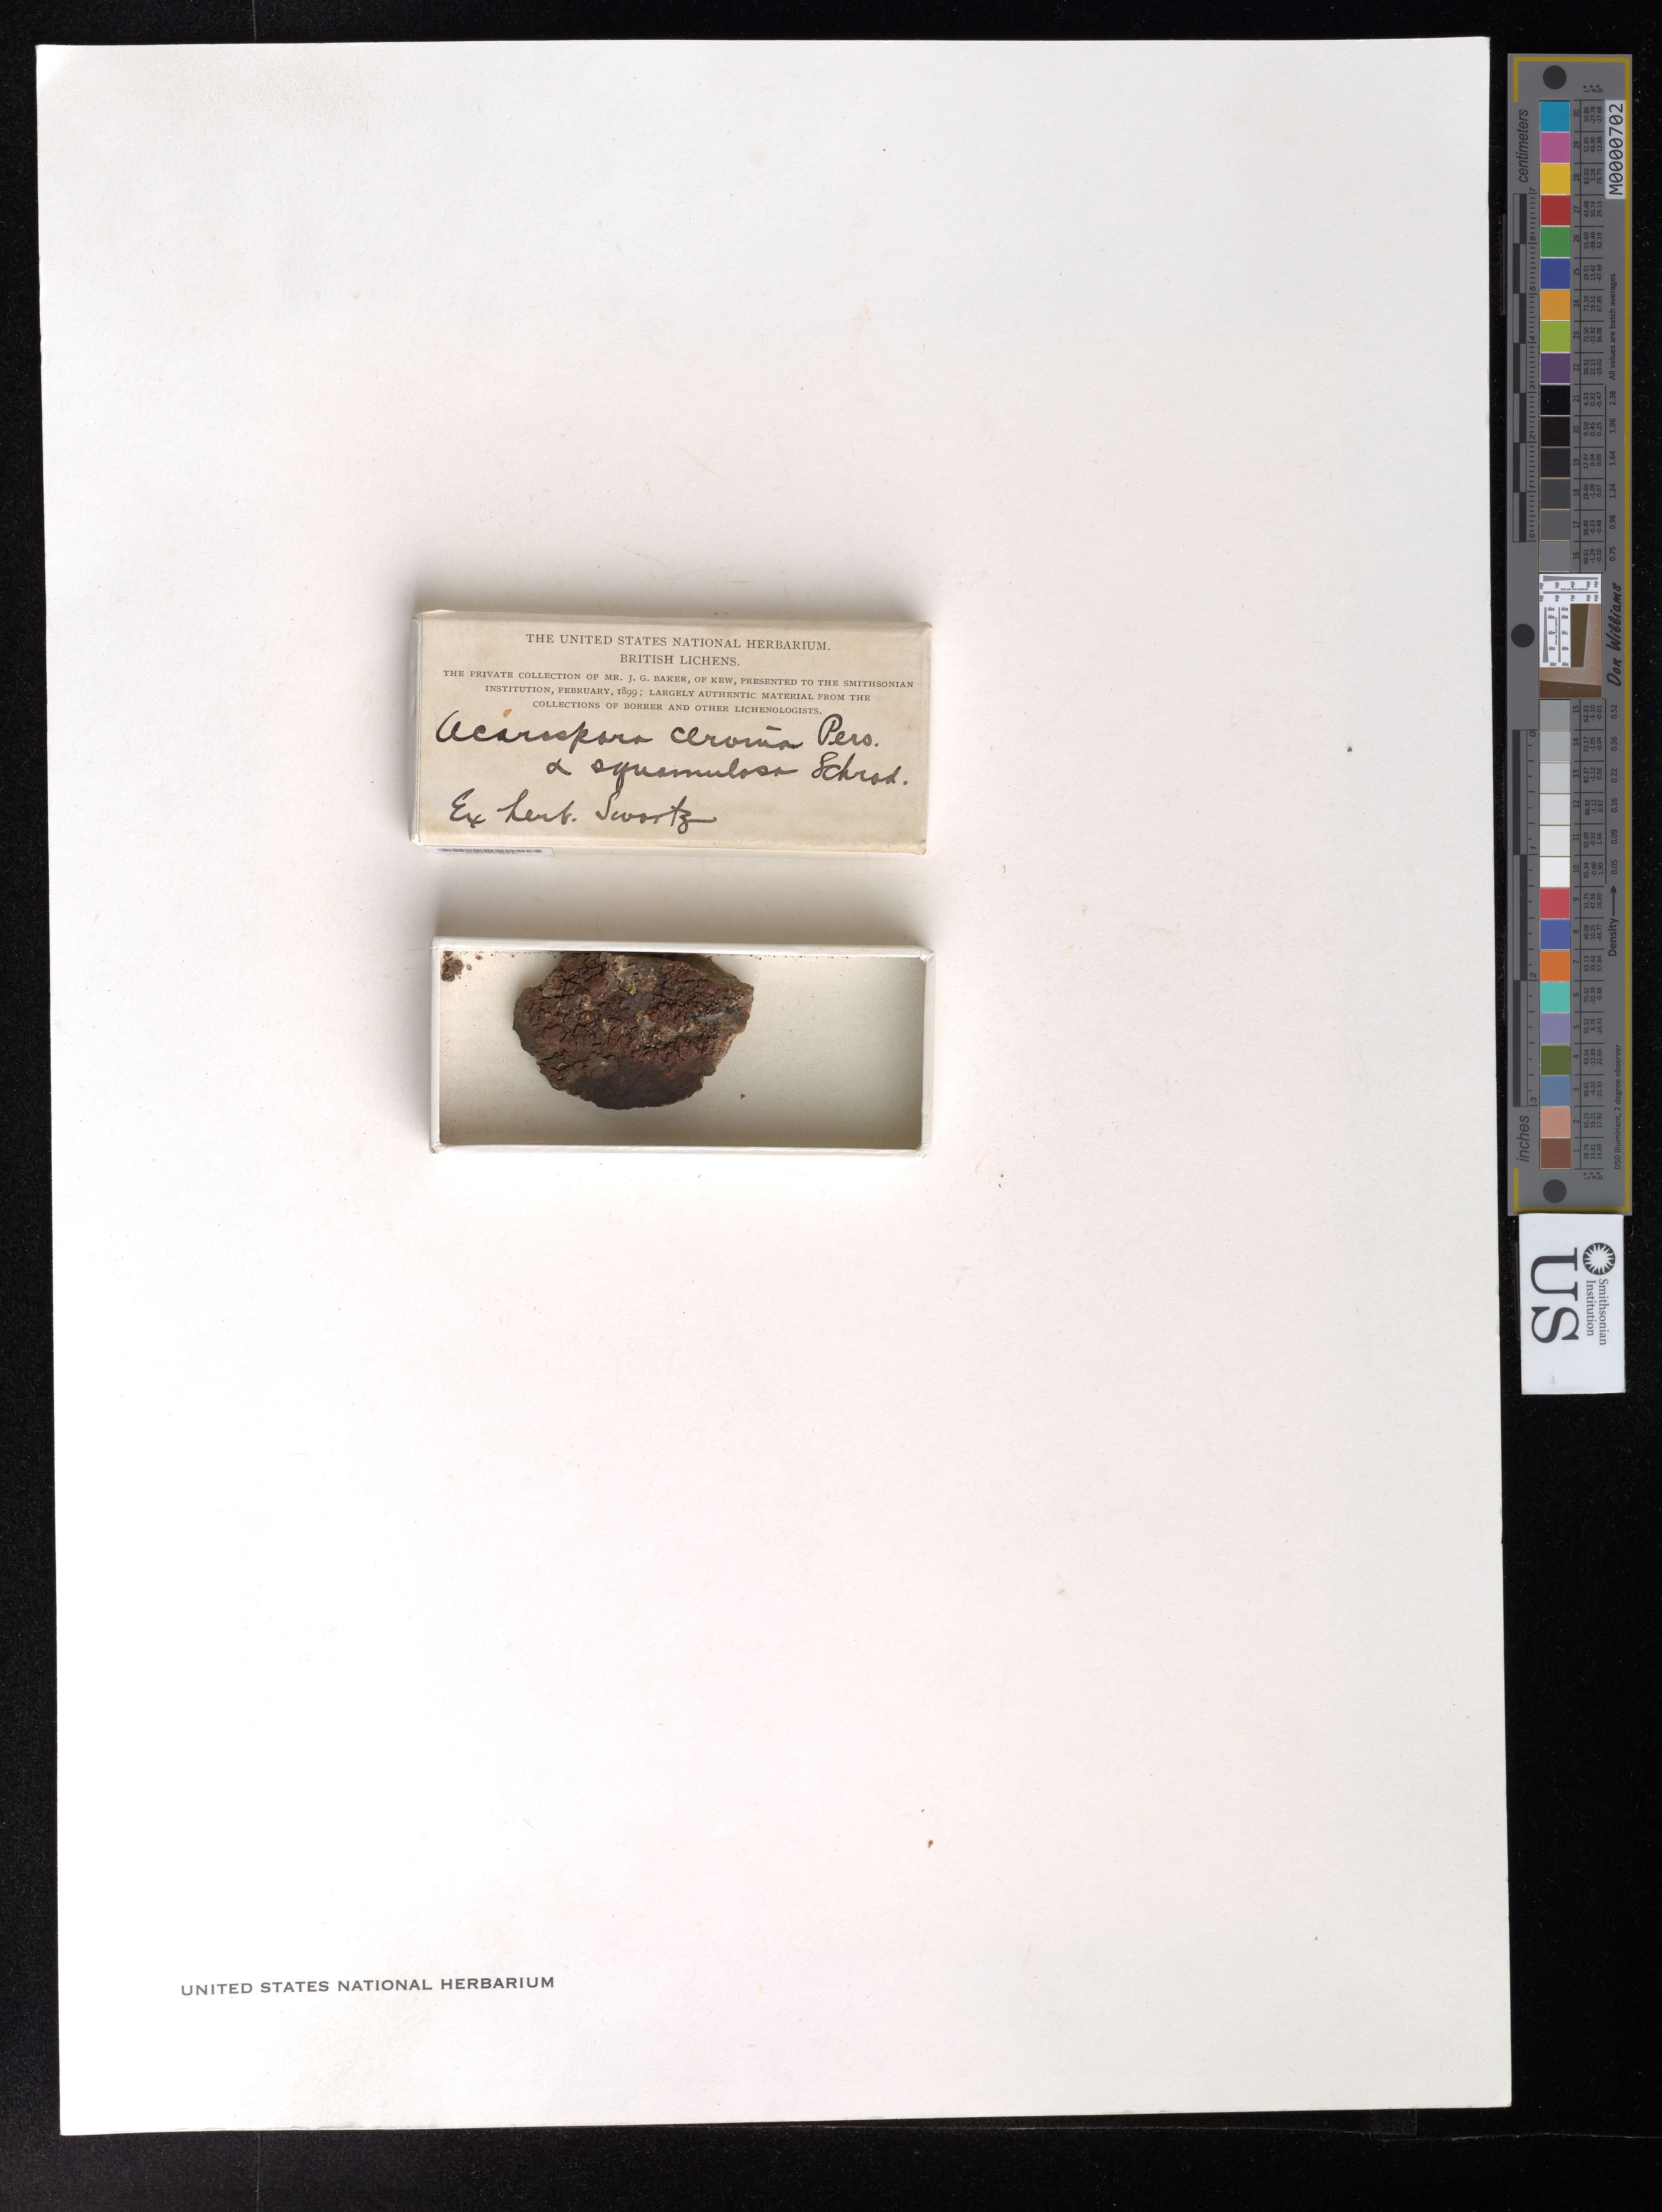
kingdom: Fungi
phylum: Ascomycota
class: Lecanoromycetes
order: Acarosporales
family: Acarosporaceae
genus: Acarospora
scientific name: Acarospora cervina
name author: (Ach.) A. Massal.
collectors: ex herb. Swartz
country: United Kingdom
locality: British.